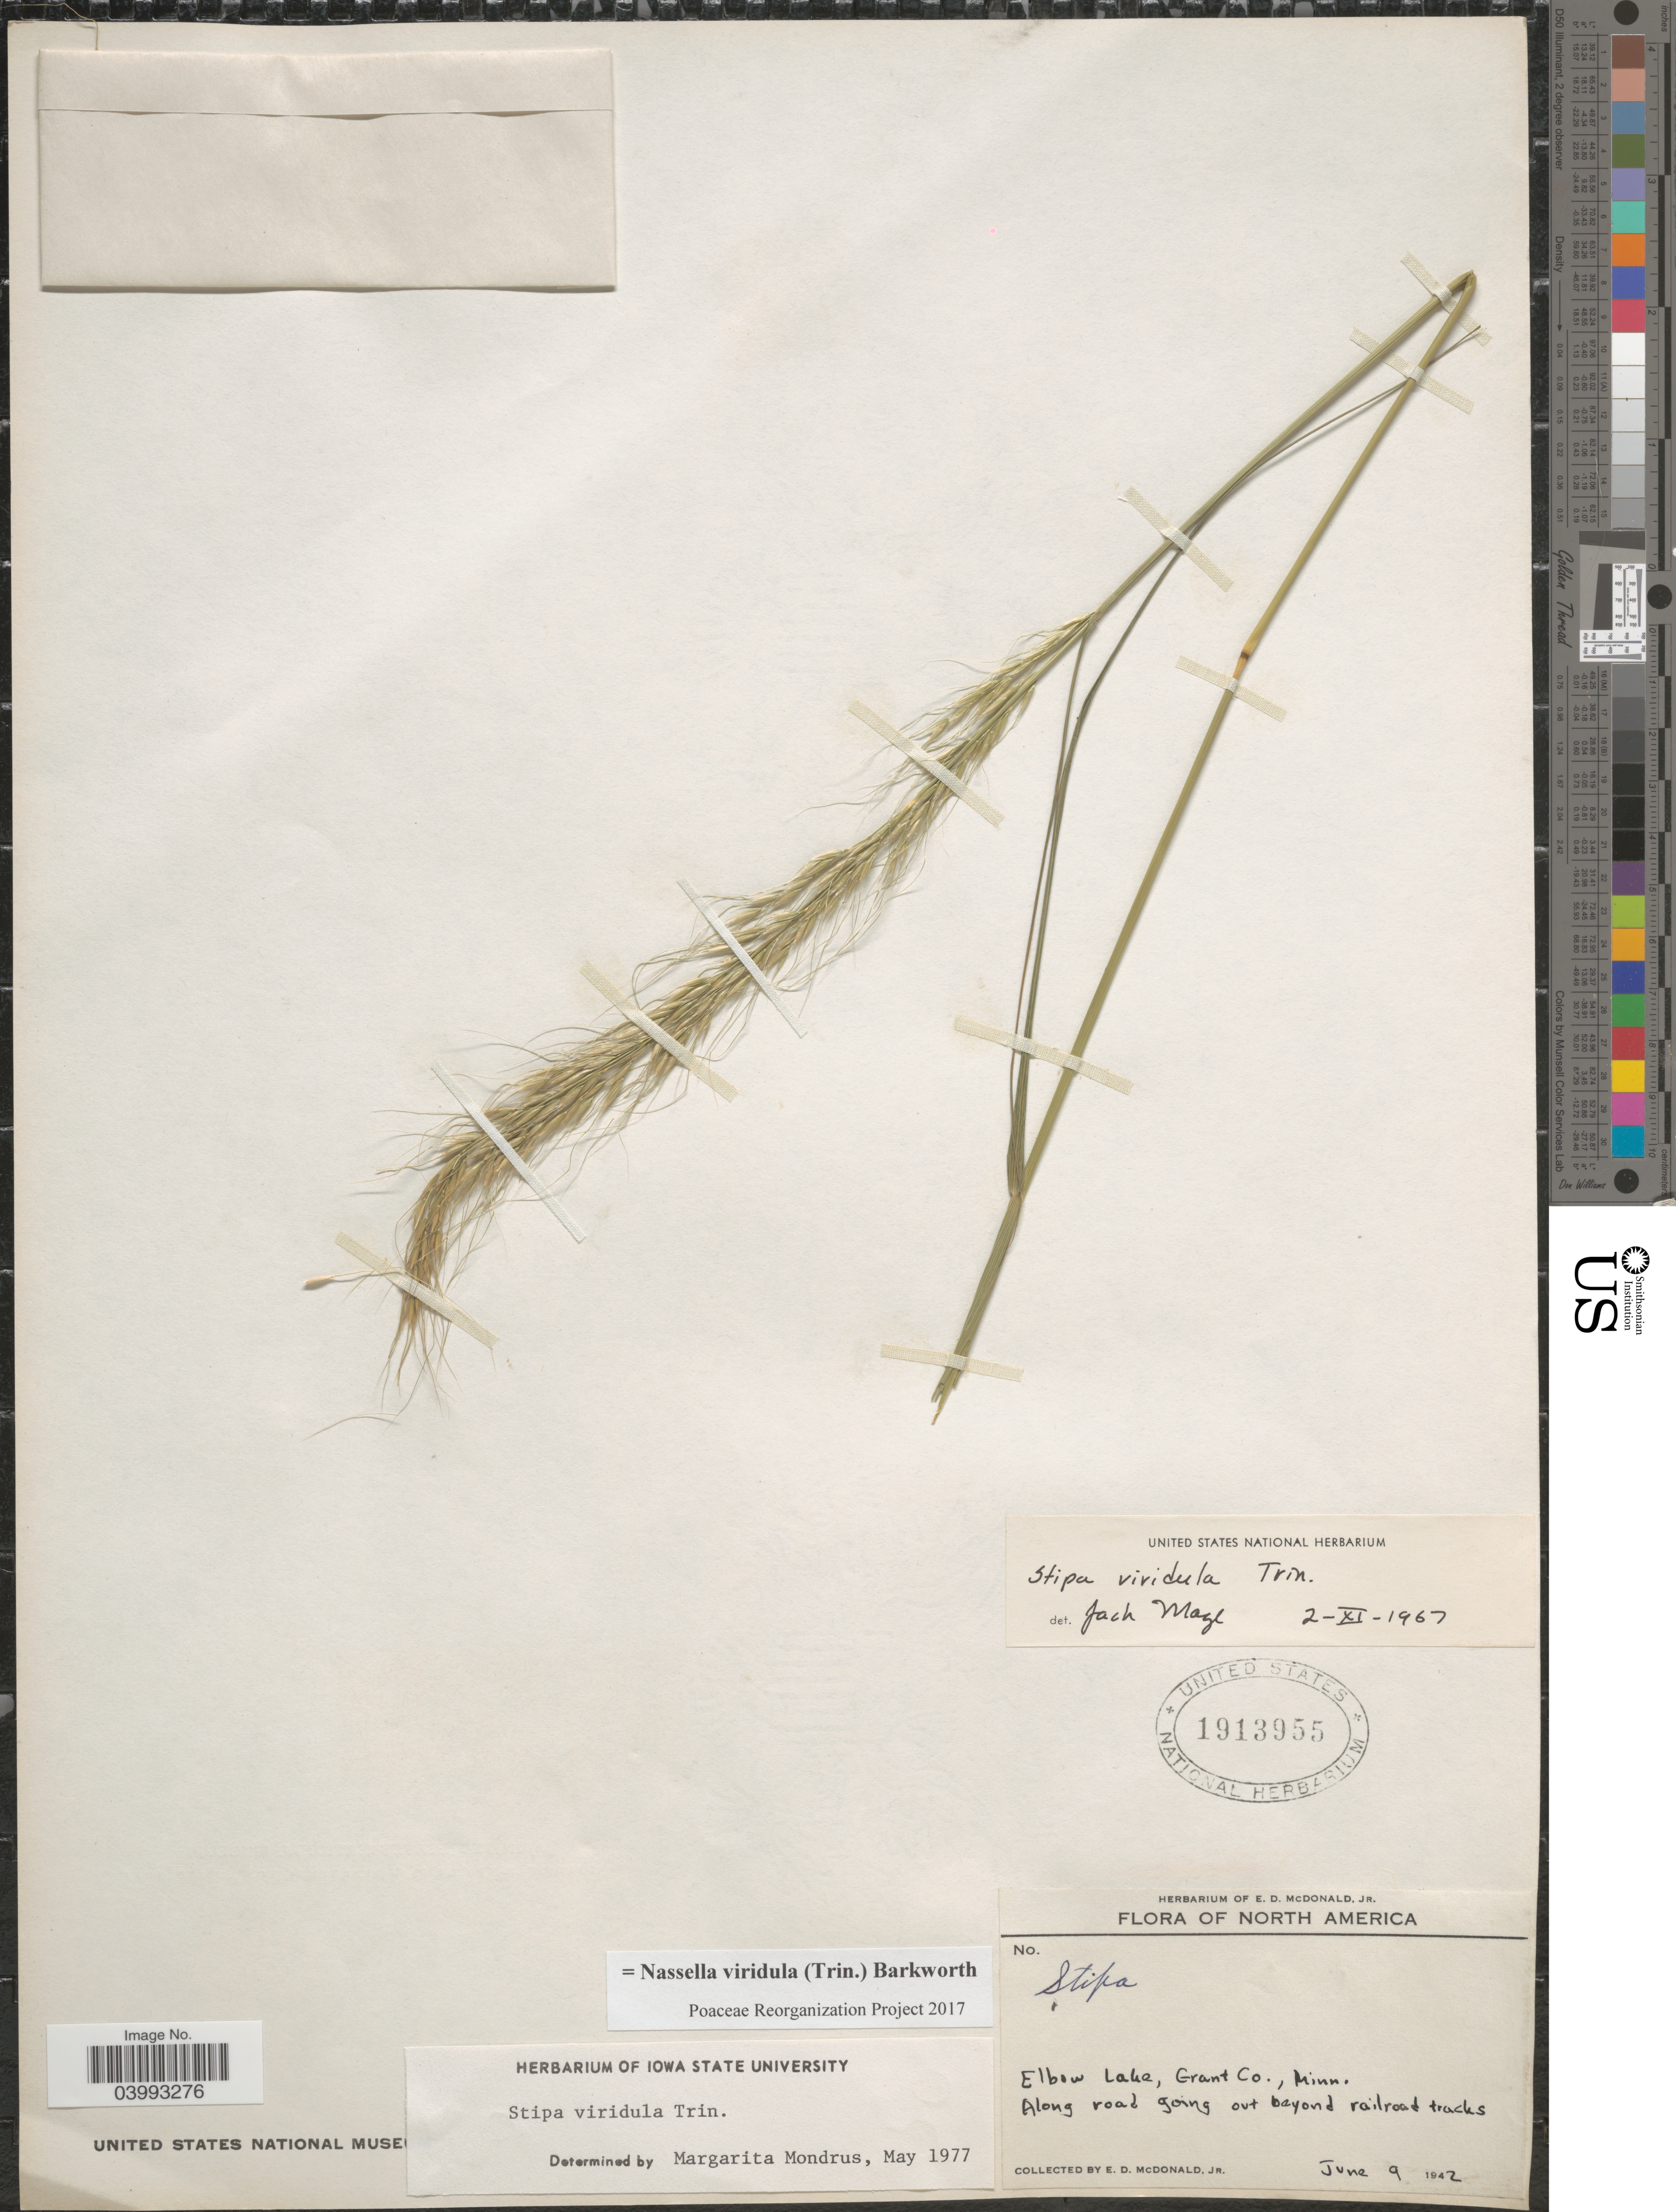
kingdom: Plantae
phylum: Tracheophyta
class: Liliopsida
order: Poales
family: Poaceae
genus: Nassella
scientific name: Nassella viridula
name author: (Trin.) Barkworth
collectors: E. D. McDonald Jr.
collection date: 1942-06-09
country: United States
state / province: Minnesota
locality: Elbow Lake, Grant Co. Along road going out beyond railroad tracks.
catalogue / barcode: US 1913955